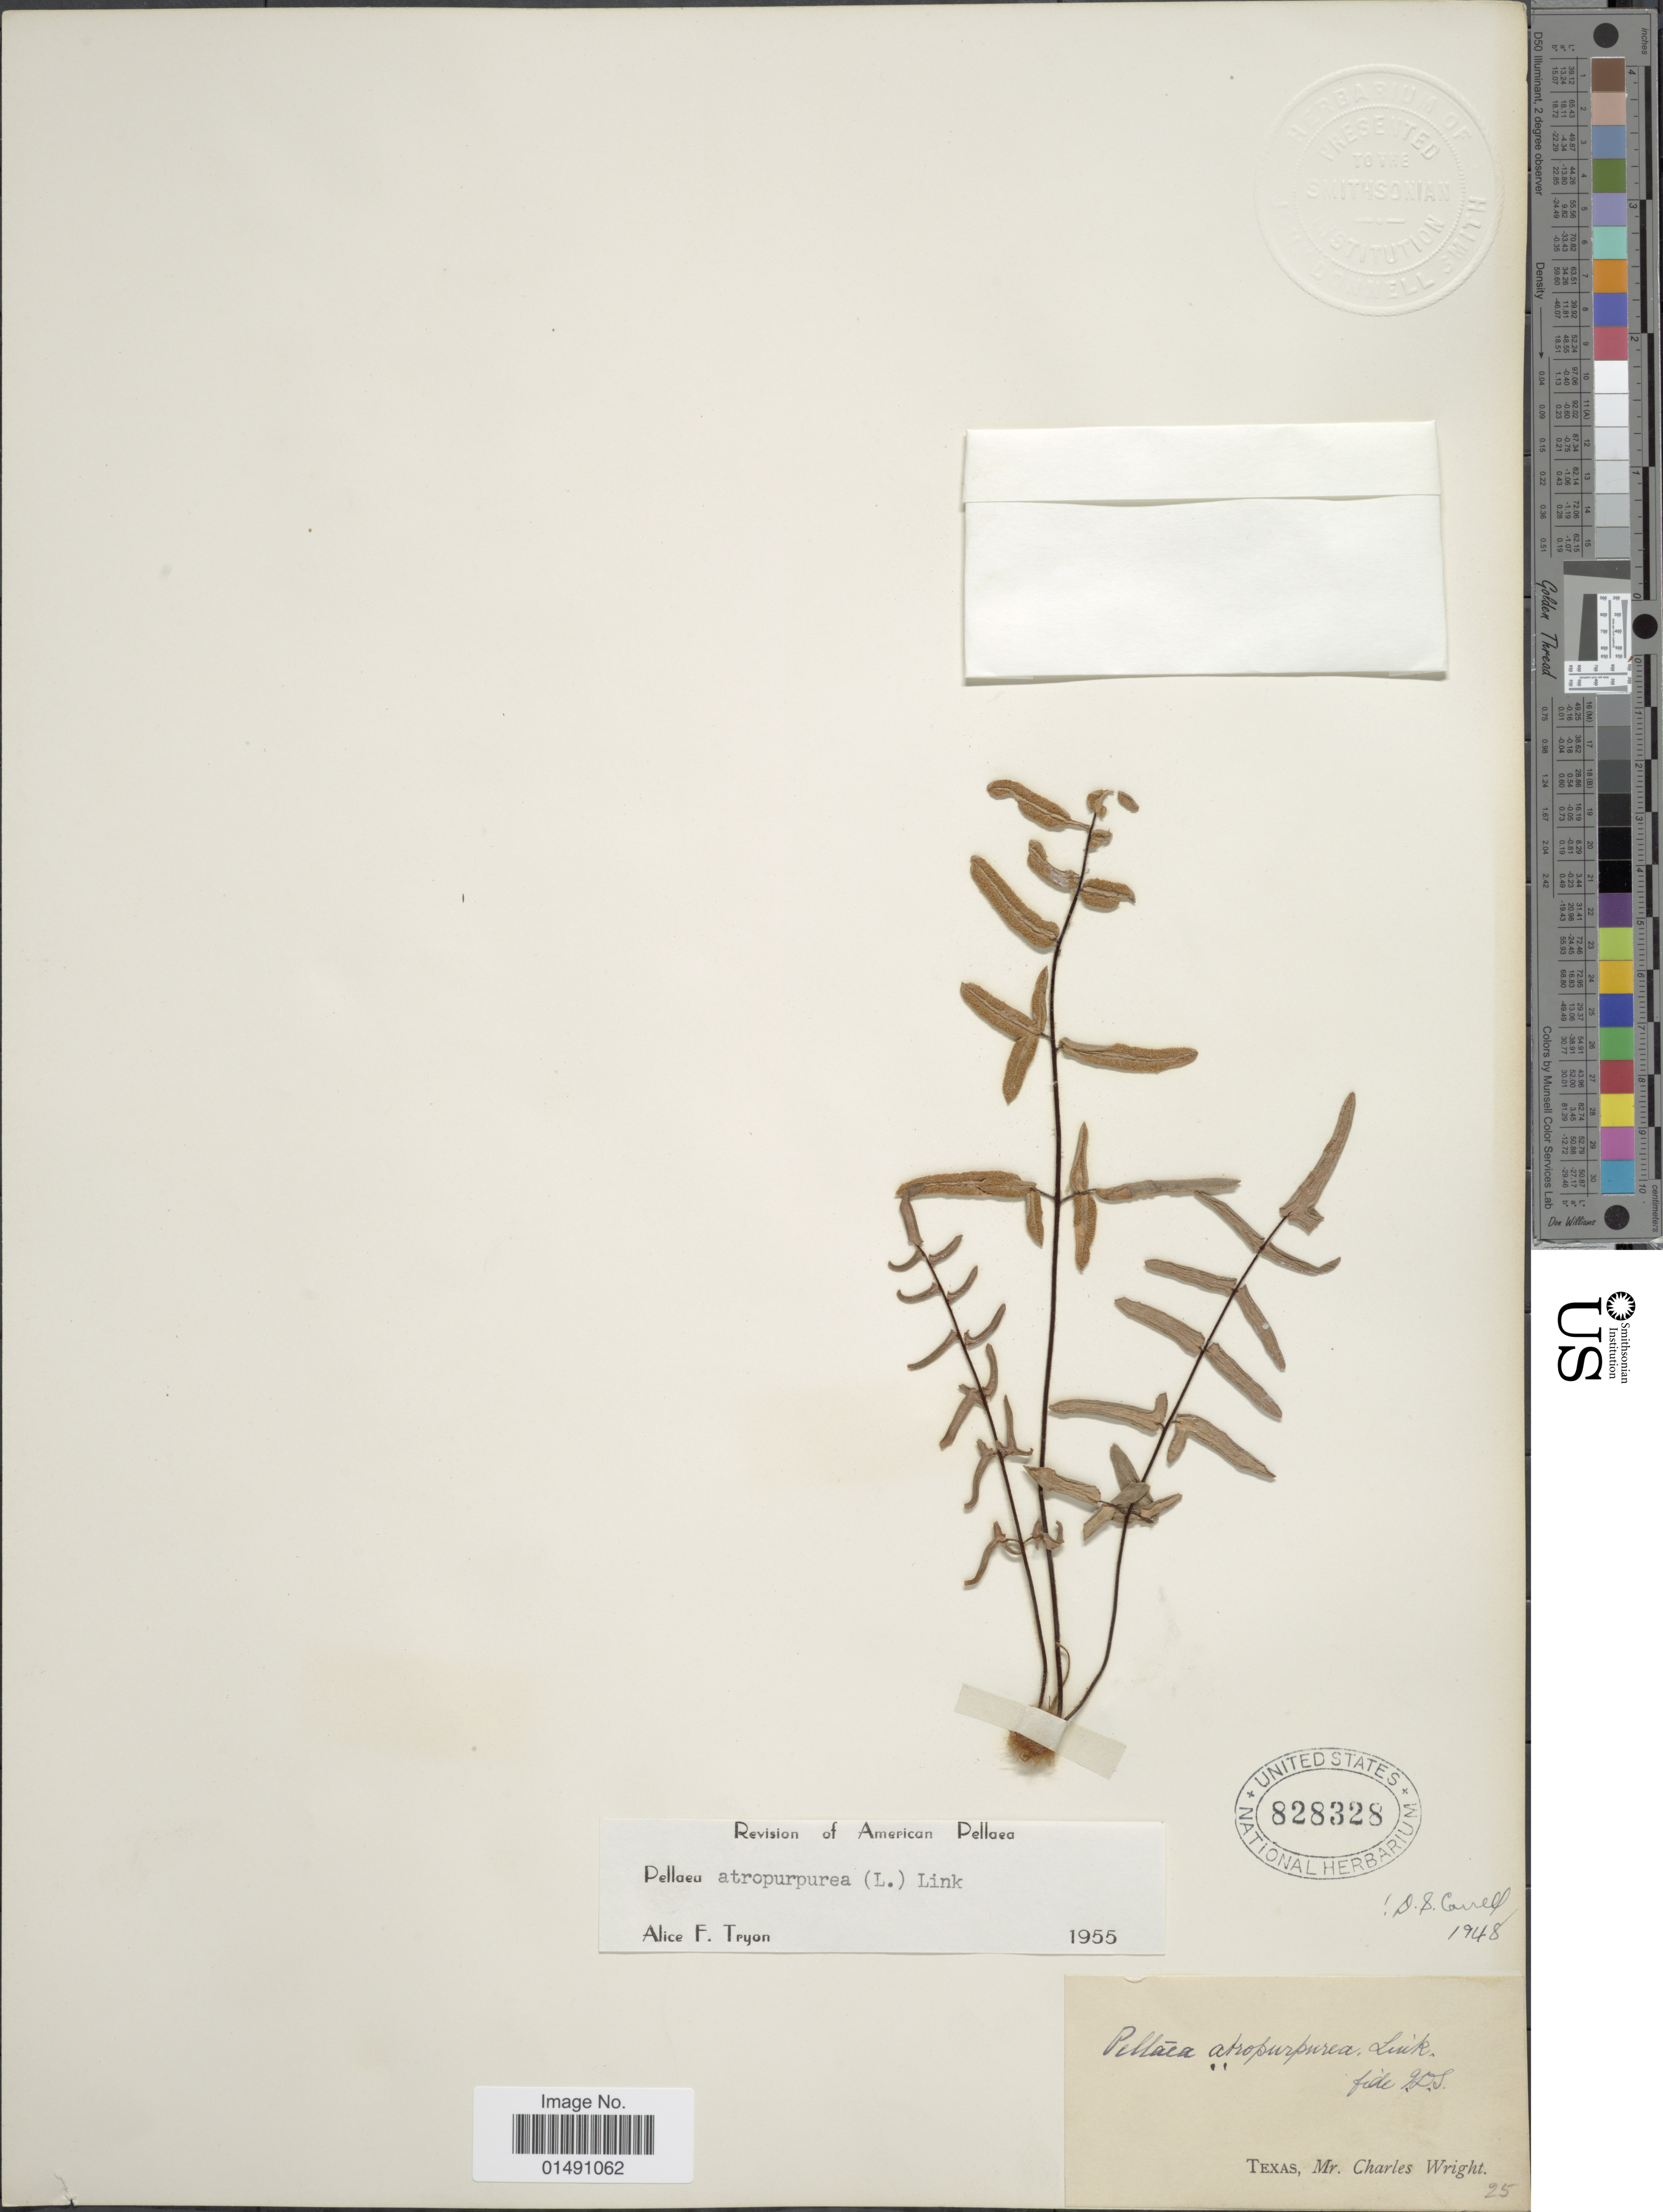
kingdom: Plantae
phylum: Tracheophyta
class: Polypodiopsida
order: Polypodiales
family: Pteridaceae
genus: Pellaea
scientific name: Pellaea atropurpurea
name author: (L.) Link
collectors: C. Wright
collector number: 25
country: United States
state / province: Texas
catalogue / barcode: US 828328